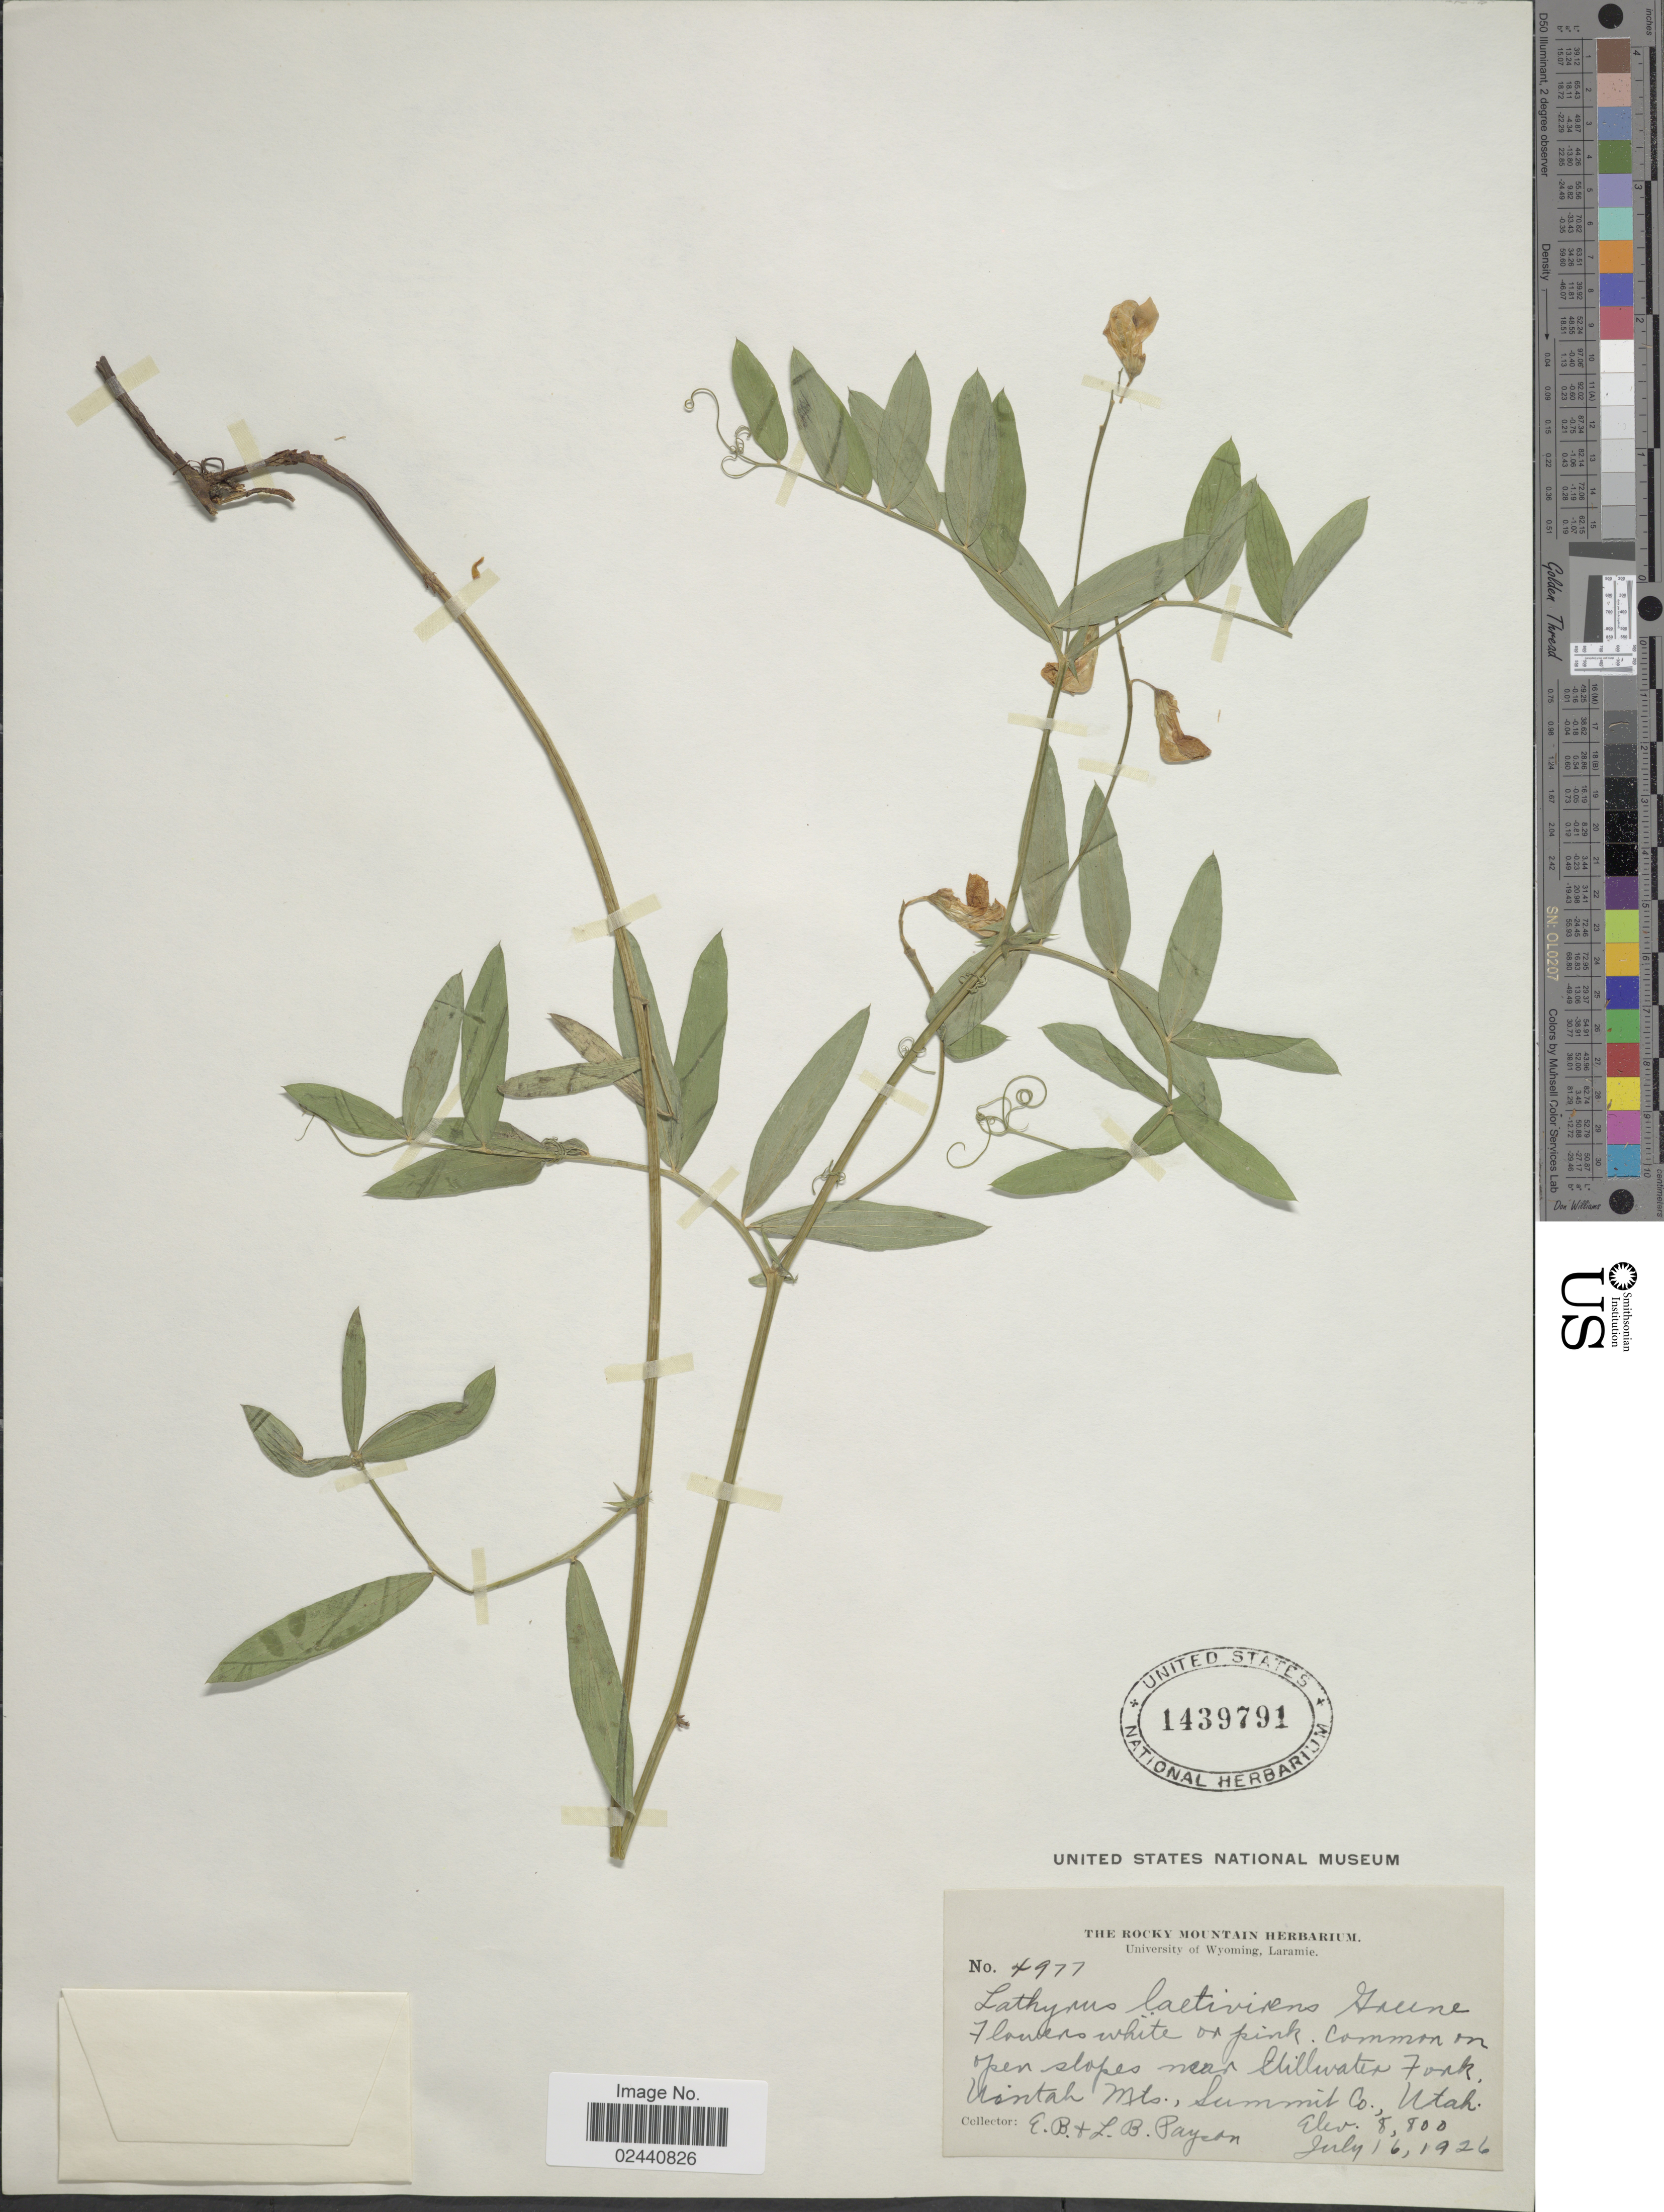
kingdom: Plantae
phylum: Tracheophyta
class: Magnoliopsida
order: Fabales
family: Fabaceae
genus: Lathyrus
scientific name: Lathyrus laetivirens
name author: Greene in Rydb.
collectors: E. B. Payson & L. Payson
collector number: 4977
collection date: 1926-07-16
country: United States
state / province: Utah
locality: Common on open slopes near Stillwater Fork, Uintah Mts. Summit Co.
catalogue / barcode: US 1439791